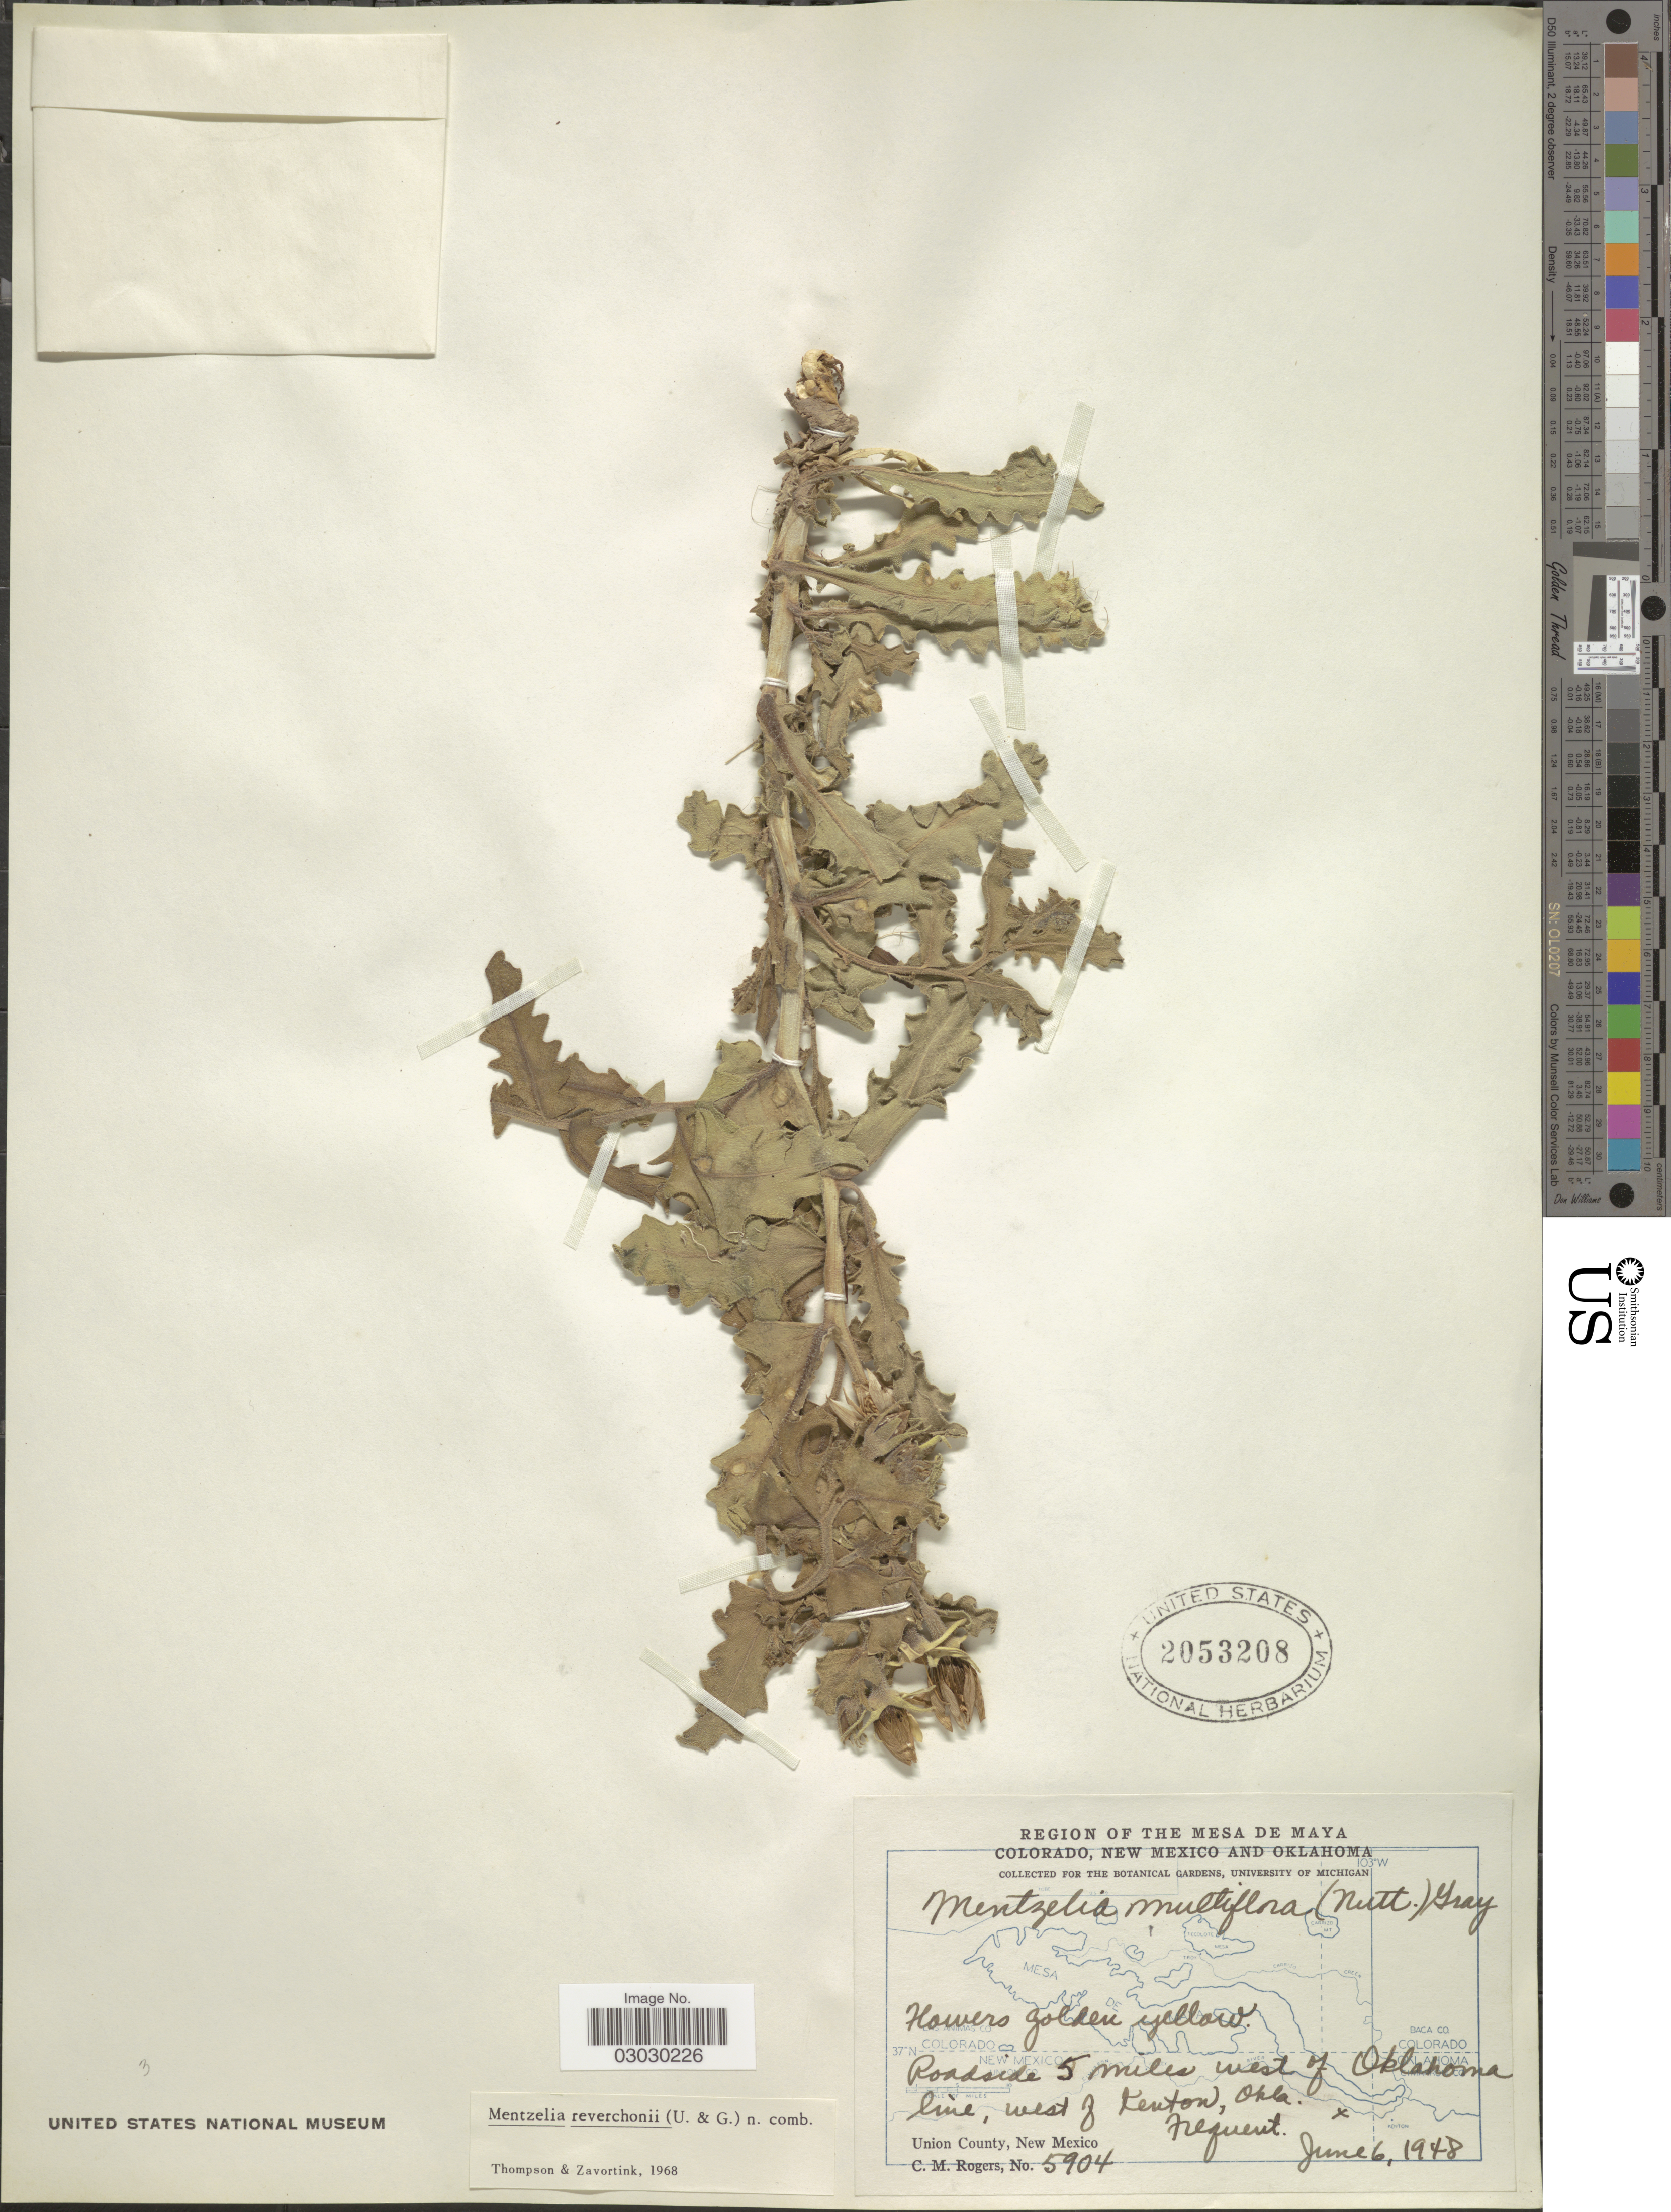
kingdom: Plantae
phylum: Tracheophyta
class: Magnoliopsida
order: Cornales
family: Loasaceae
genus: Mentzelia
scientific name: Mentzelia reverchonii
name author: (Urb.) H.J. Thomps. & Zavort.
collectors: C. M. Rogers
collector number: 5904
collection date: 1948-06-06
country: United States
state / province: New Mexico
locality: The Mesa De Maya, Roadside 5 miles west of Oklahoma line, west of Kenton, Union County.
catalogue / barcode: US 2053208